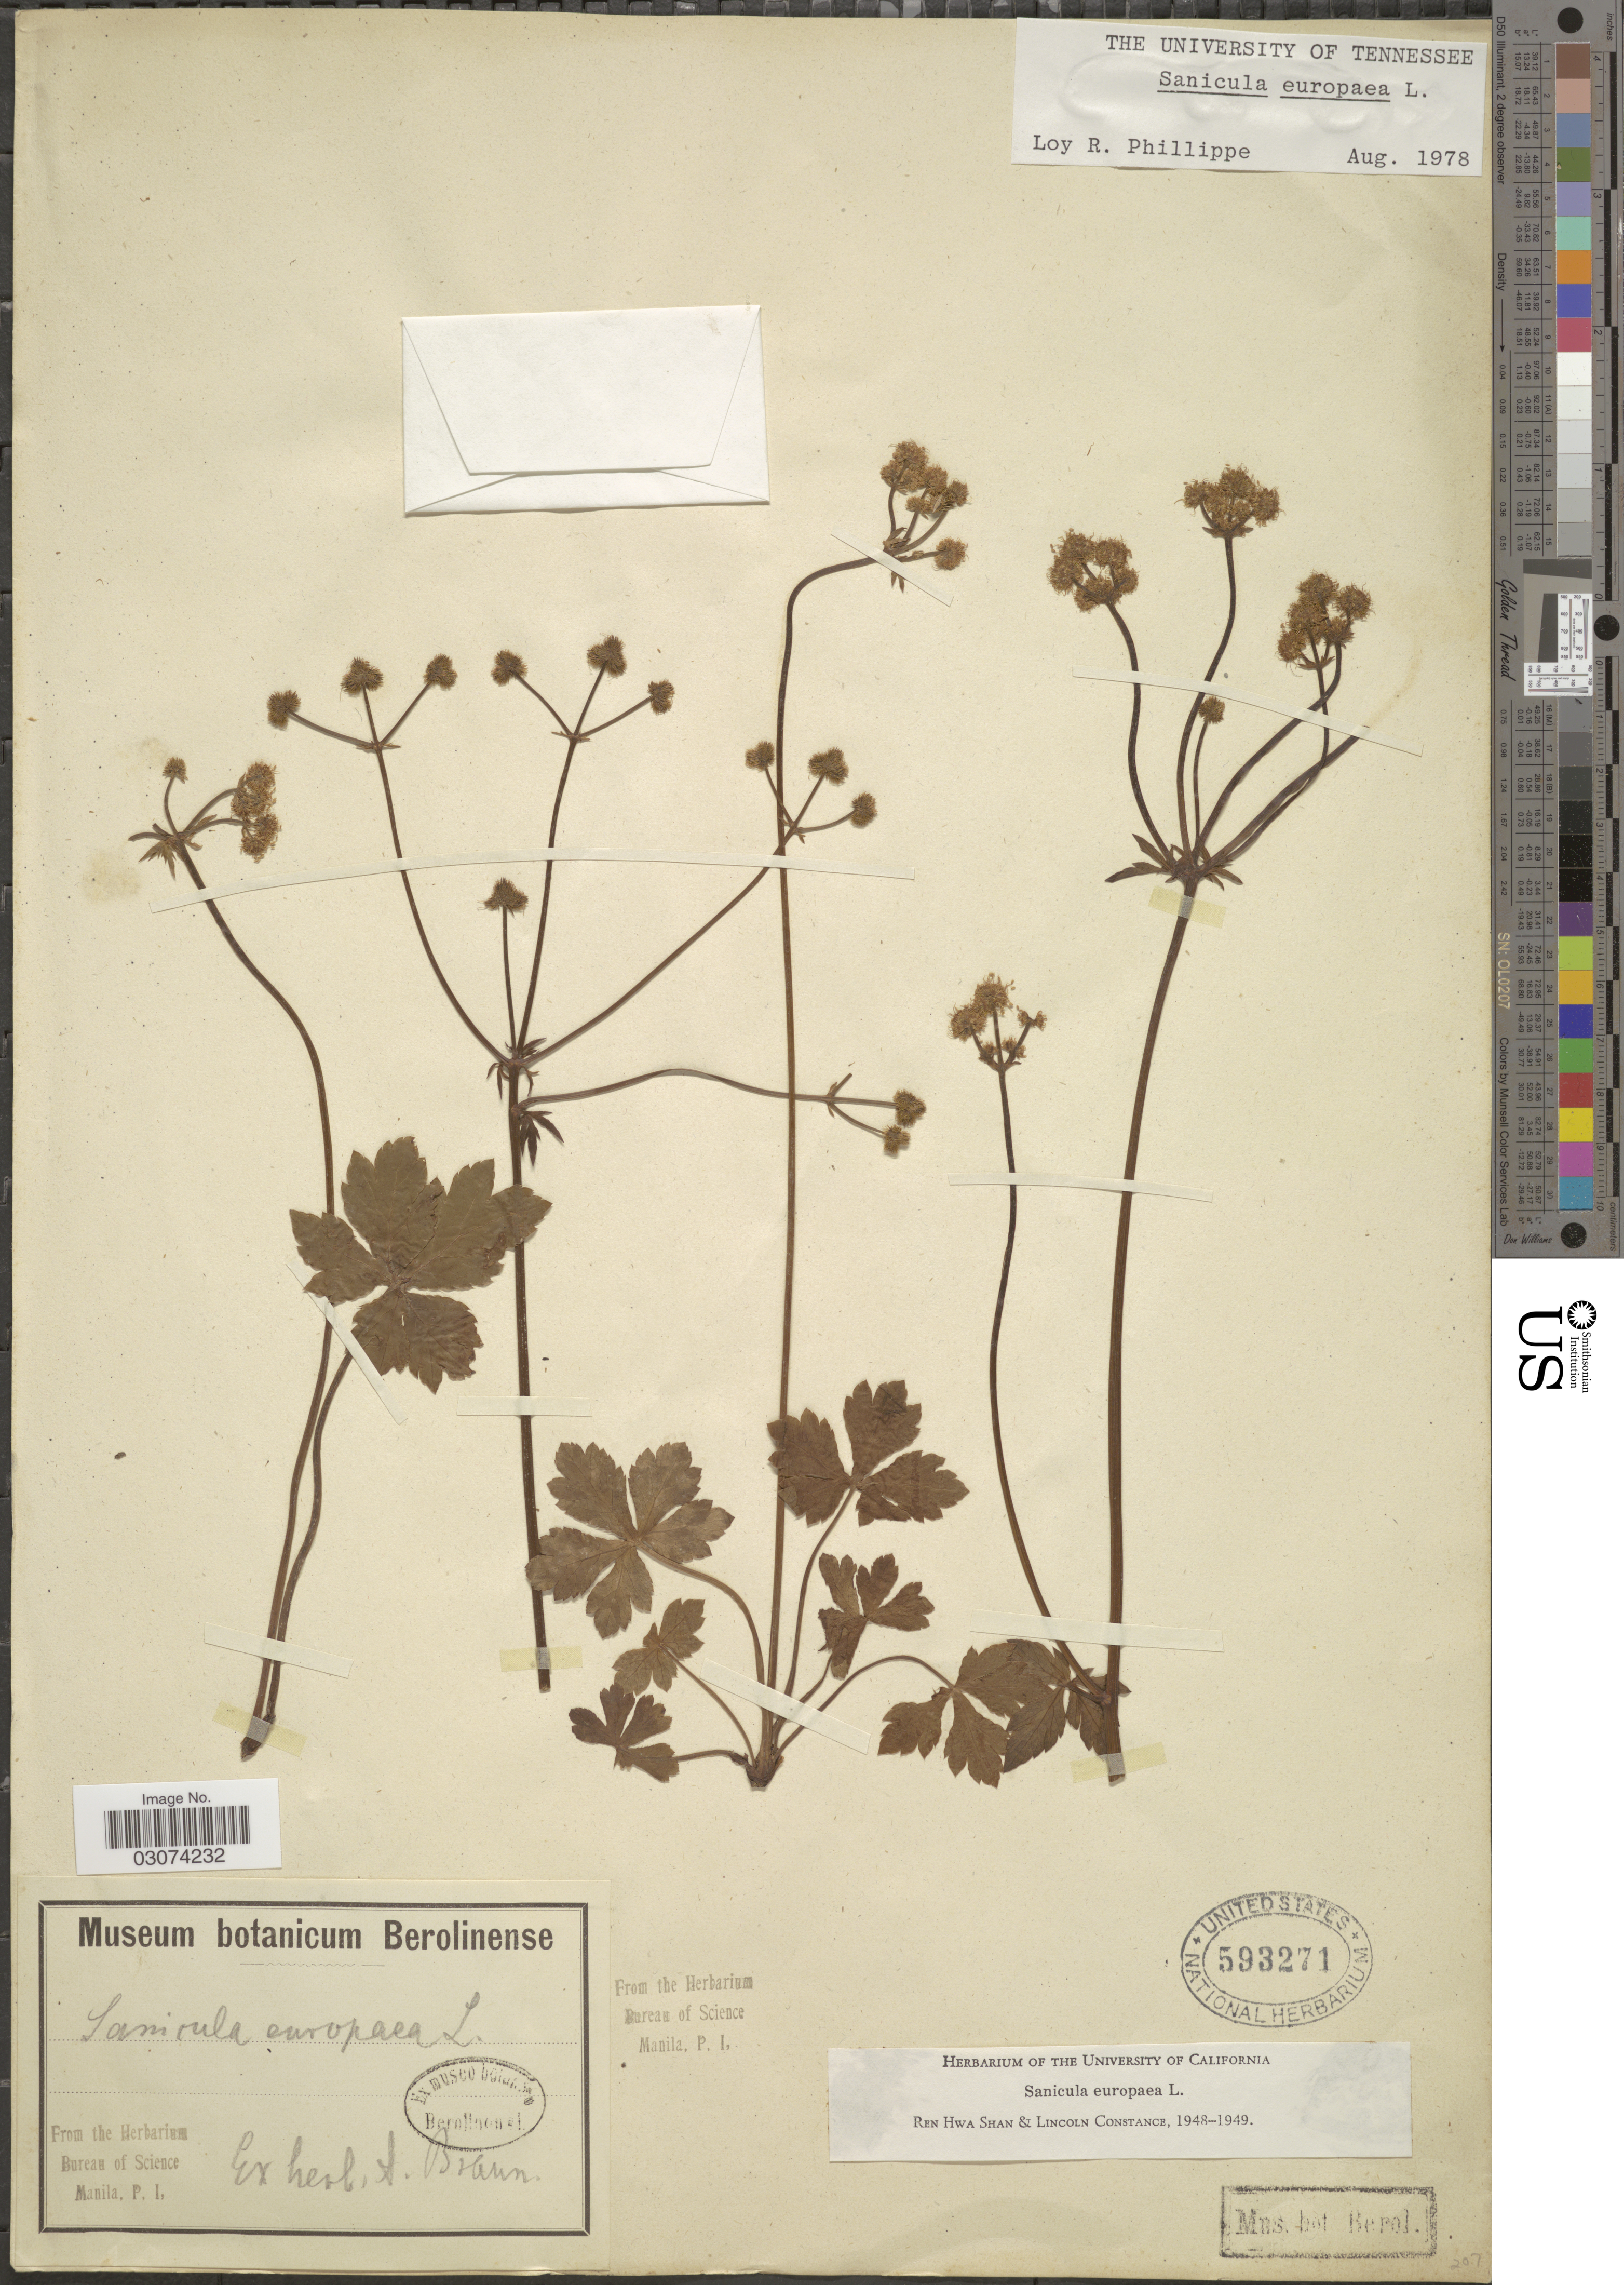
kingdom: Plantae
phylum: Tracheophyta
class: Magnoliopsida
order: Apiales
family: Apiaceae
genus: Sanicula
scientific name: Sanicula europaea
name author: L.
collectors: ex herb. A. Braun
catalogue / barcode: US 593271